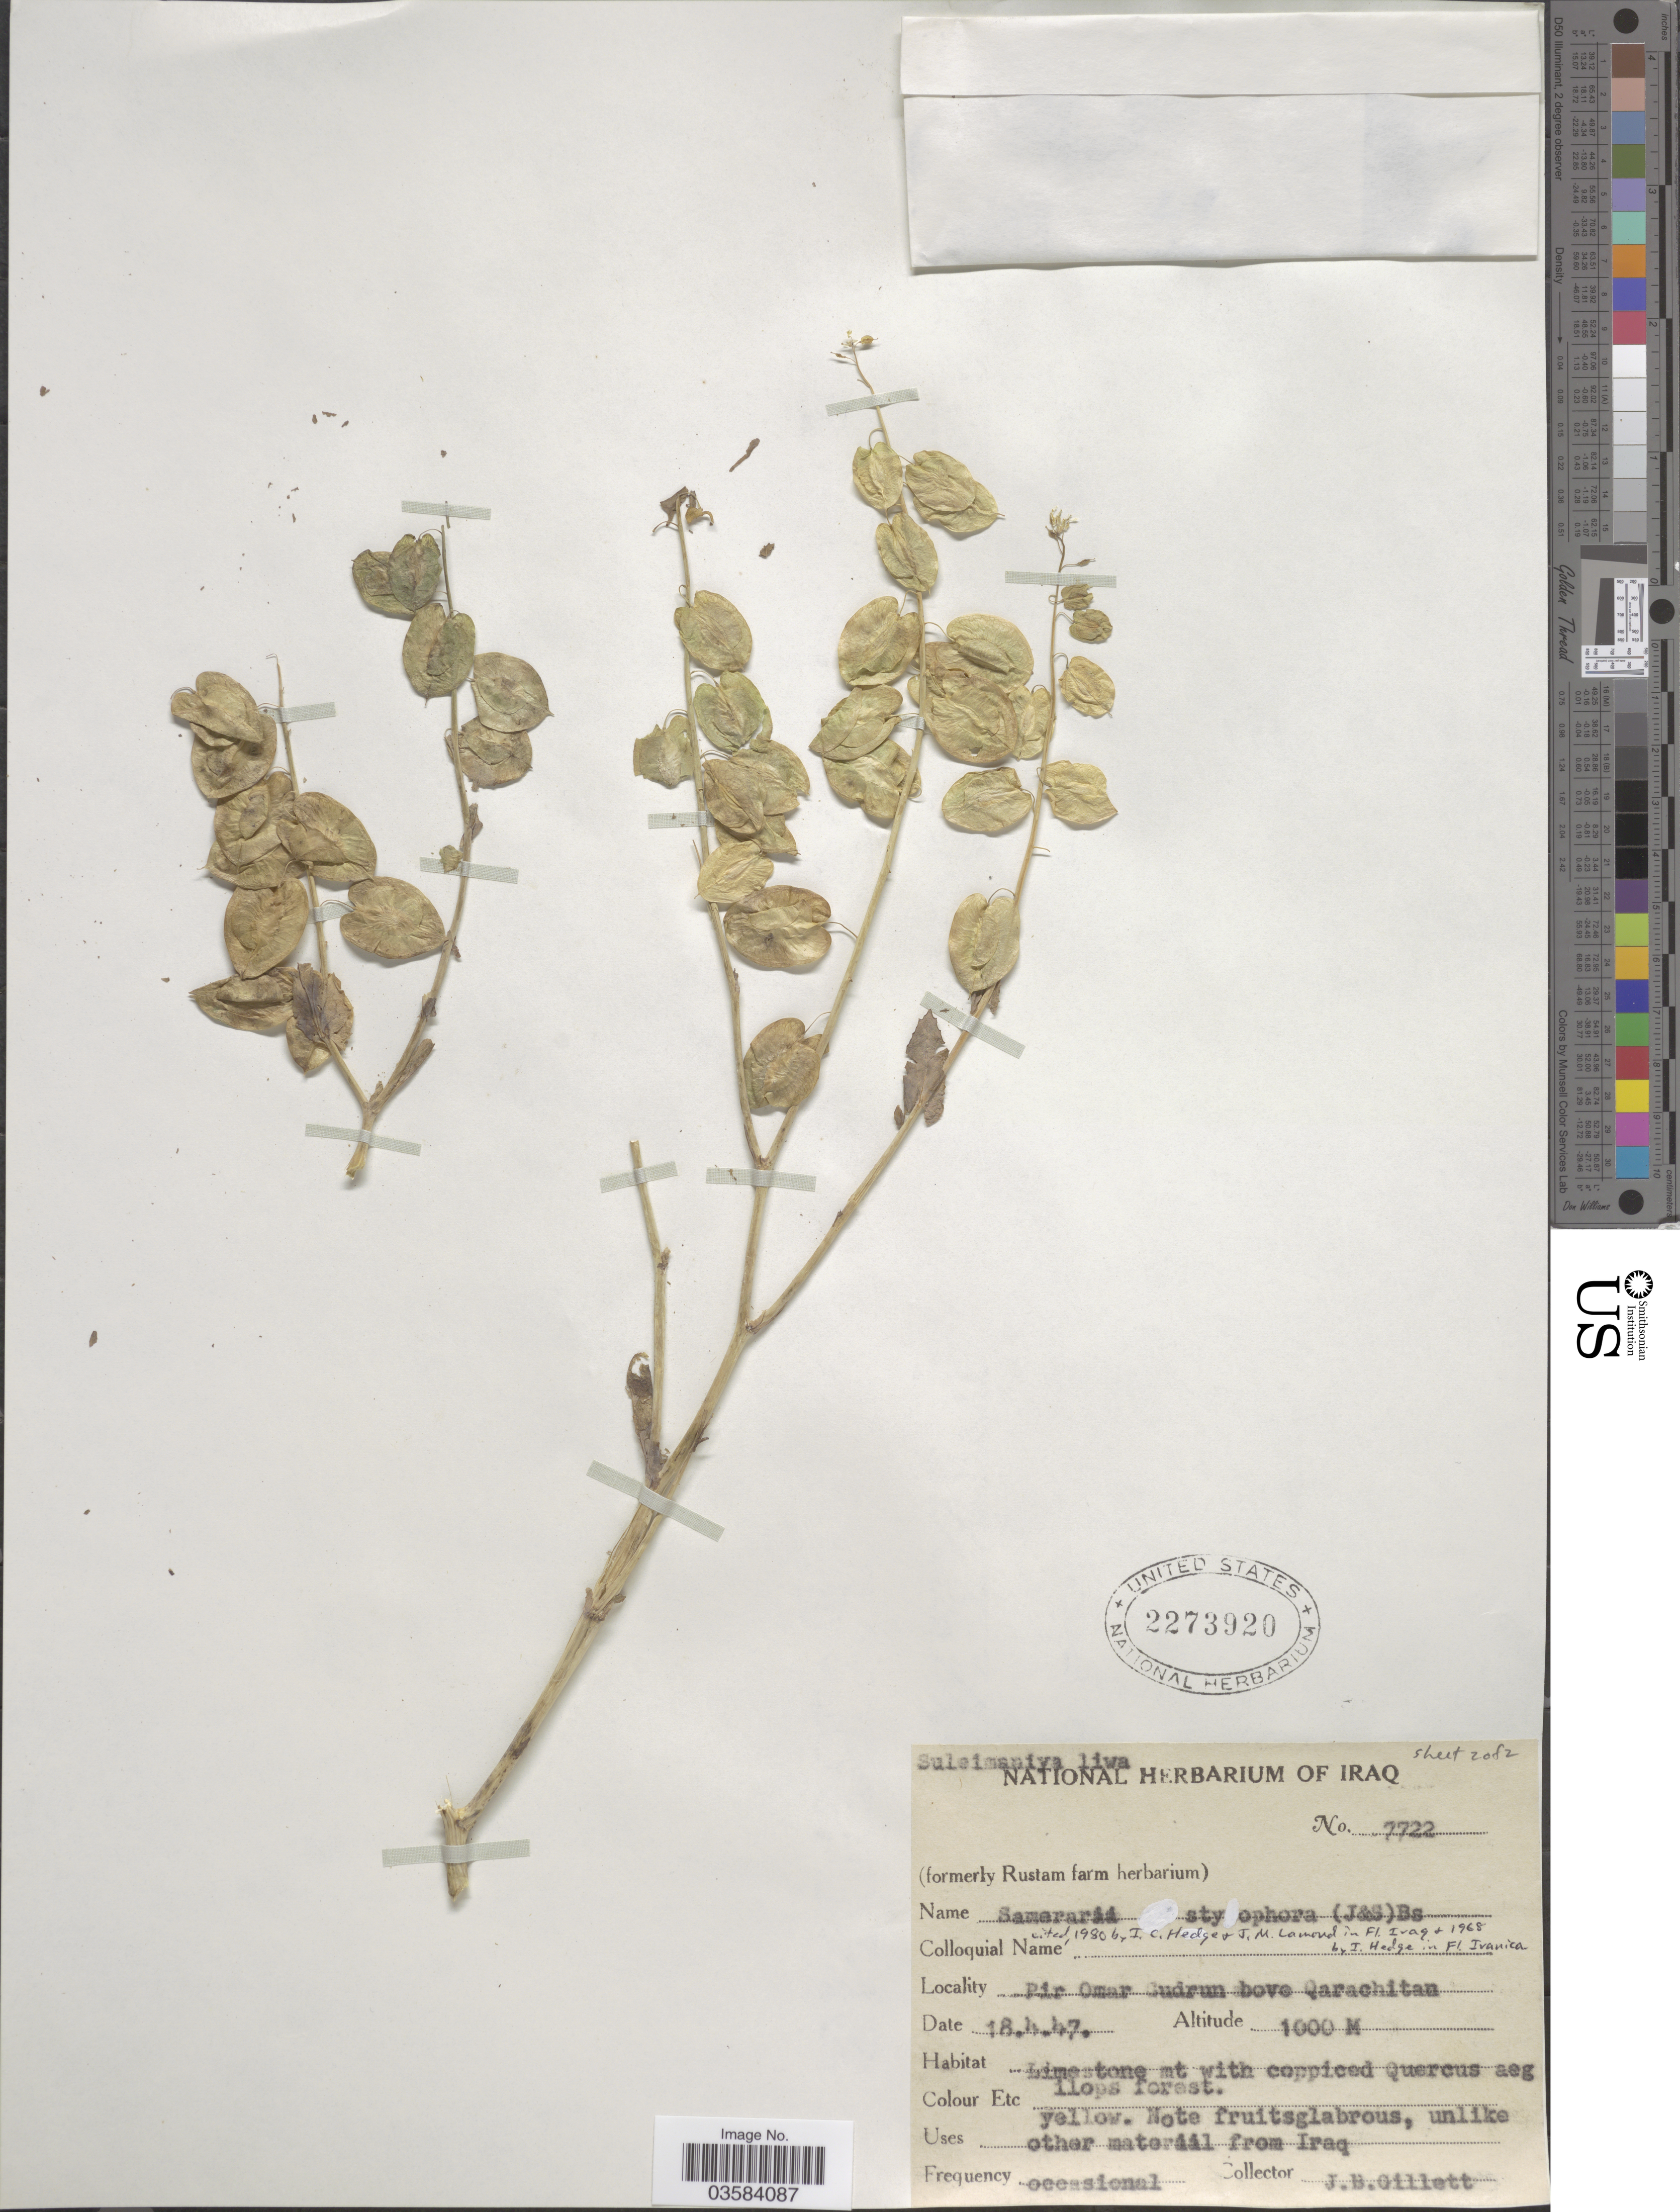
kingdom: Plantae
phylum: Tracheophyta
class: Magnoliopsida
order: Brassicales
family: Brassicaceae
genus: Sameraria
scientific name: Sameraria stylophora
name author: Boiss.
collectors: J. B. Gillett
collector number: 7722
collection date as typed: Transcribed d/m/y: 18/4/47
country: Iraq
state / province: As Sulaymānīyah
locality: Suleimaniya liwa. Pir Omar Gudrun above Qarachitan.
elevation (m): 1000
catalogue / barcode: US 2273920